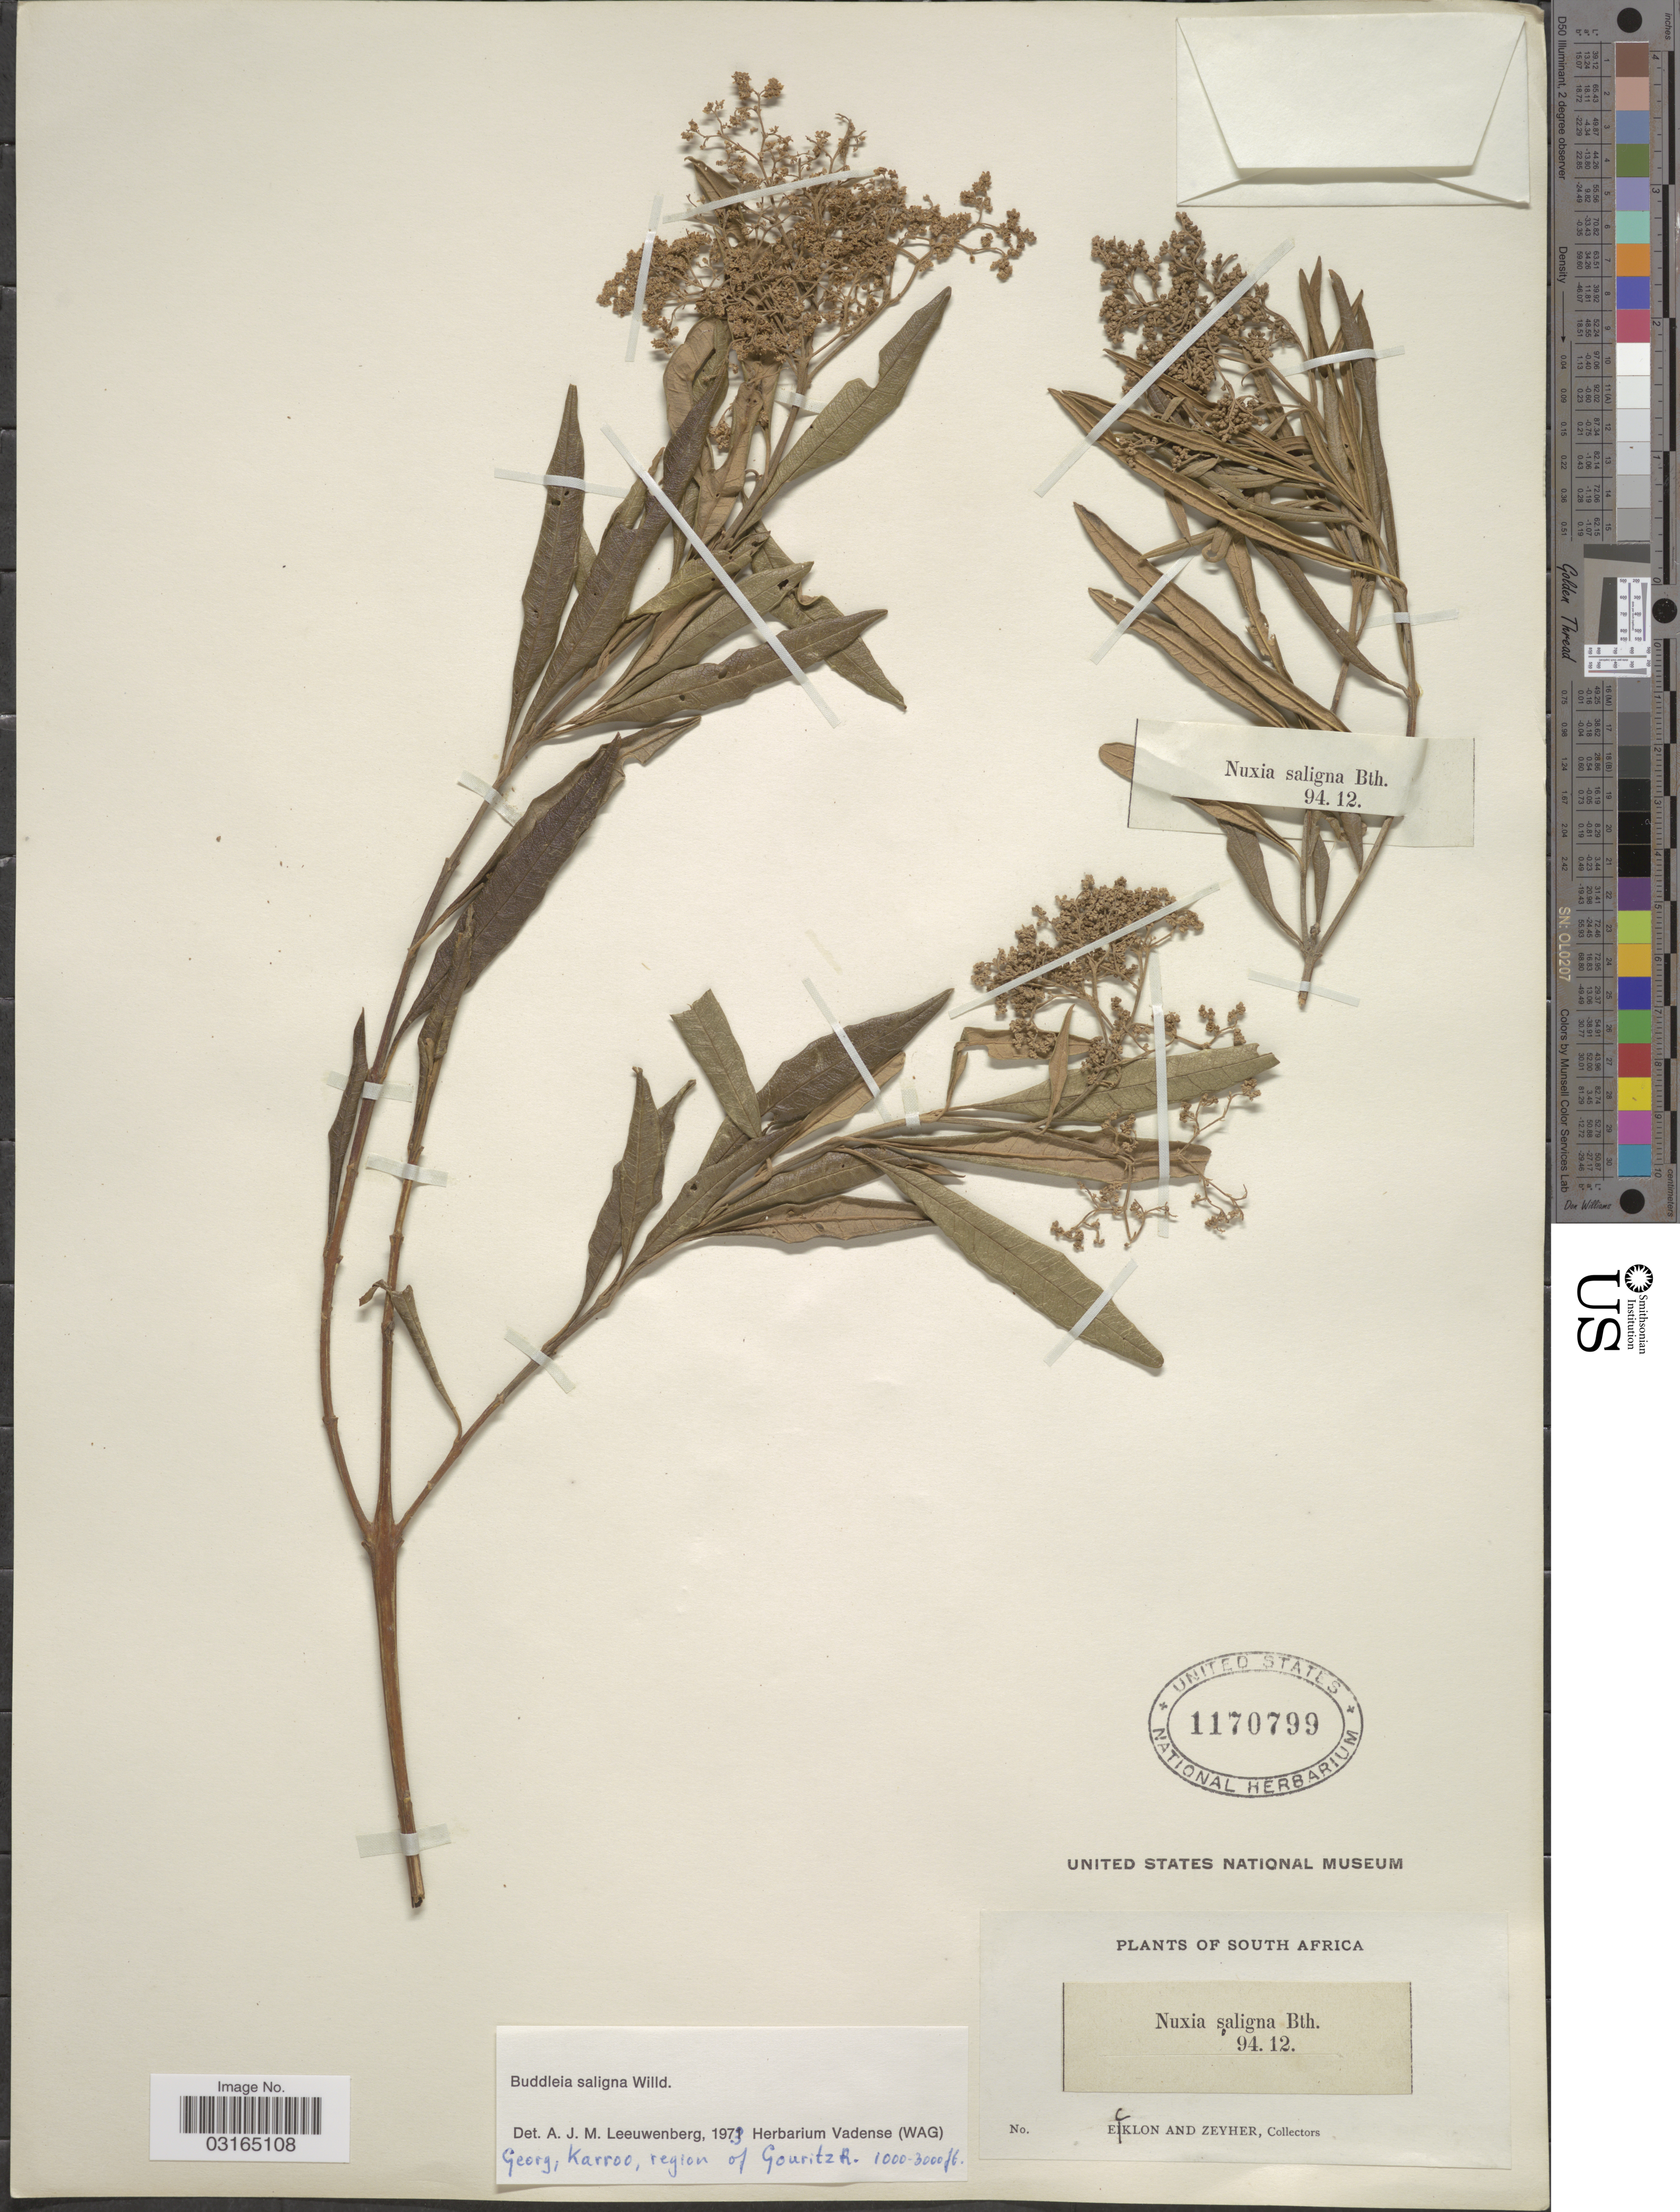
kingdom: Plantae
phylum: Tracheophyta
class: Magnoliopsida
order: Lamiales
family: Scrophulariaceae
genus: Buddleja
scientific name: Buddleja saligna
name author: Willd.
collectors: -. Ecklon & -. Zeyher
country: South Africa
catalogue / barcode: US 1170799